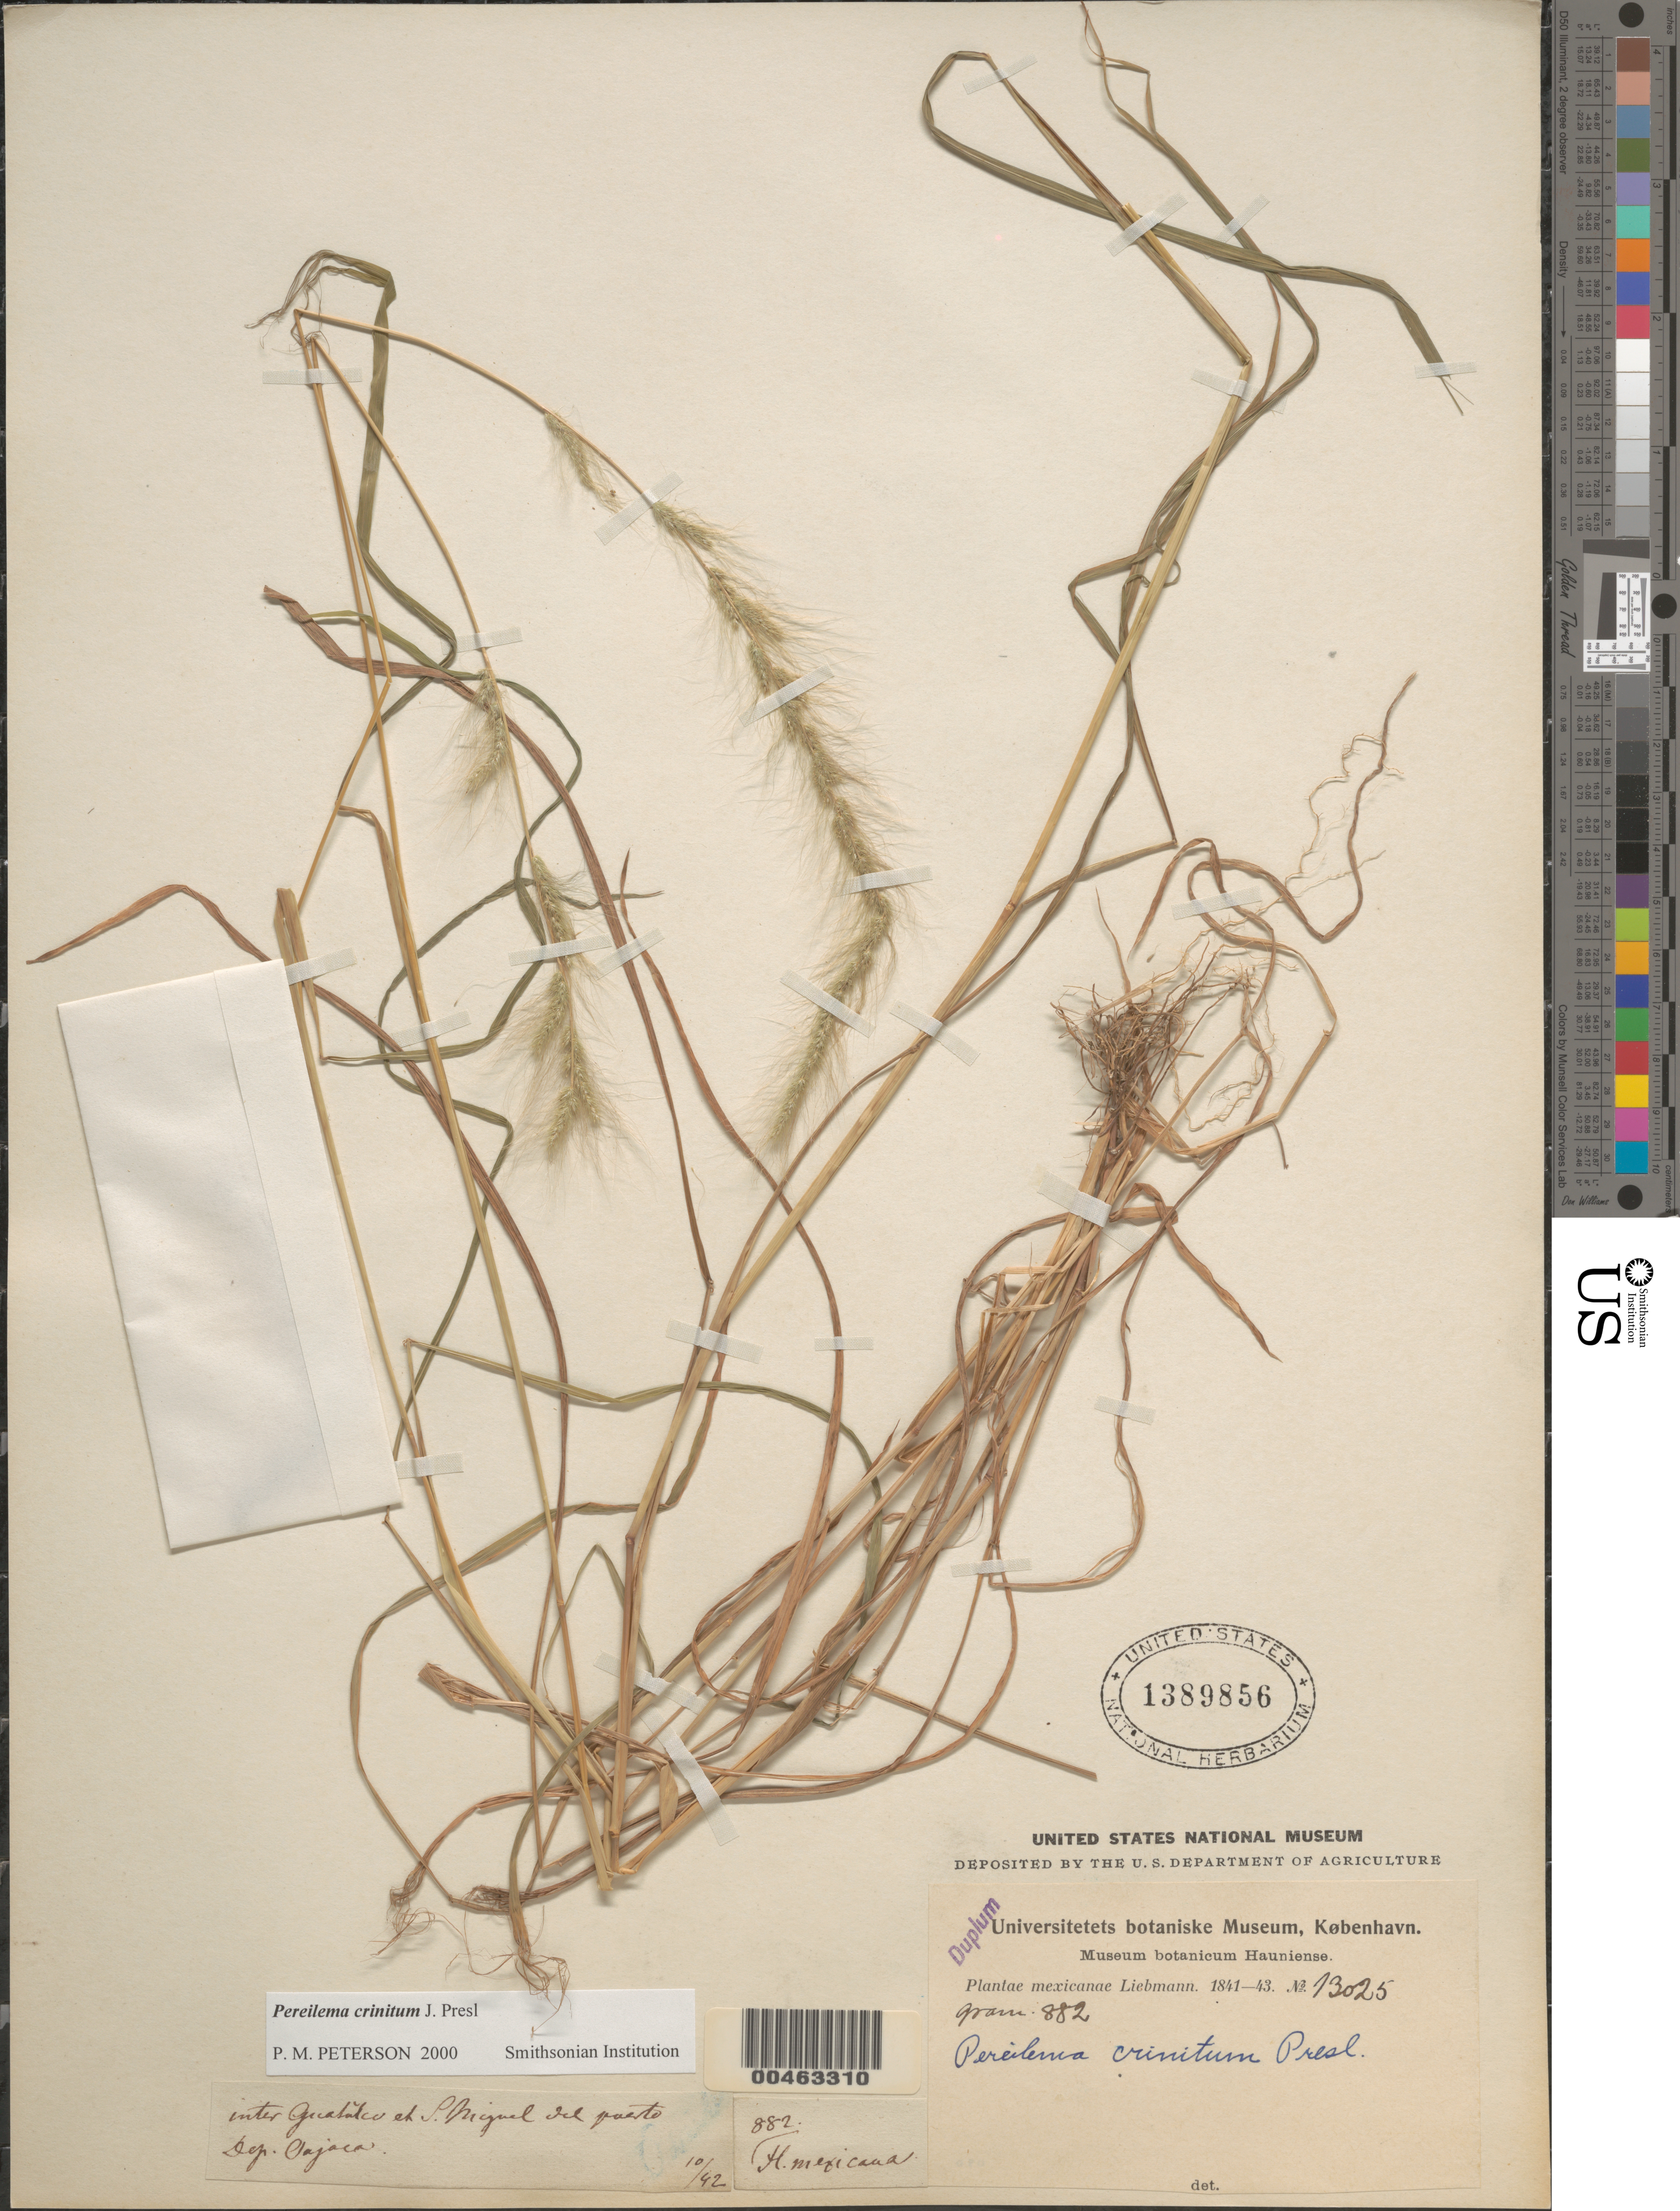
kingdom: Plantae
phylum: Tracheophyta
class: Liliopsida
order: Poales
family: Poaceae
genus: Pereilema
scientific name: Pereilema crinitum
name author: J. Presl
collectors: F. M. Liebmann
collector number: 13025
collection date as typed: Oct 1842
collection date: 1842-10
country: Mexico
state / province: Oaxaca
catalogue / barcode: US 1389856